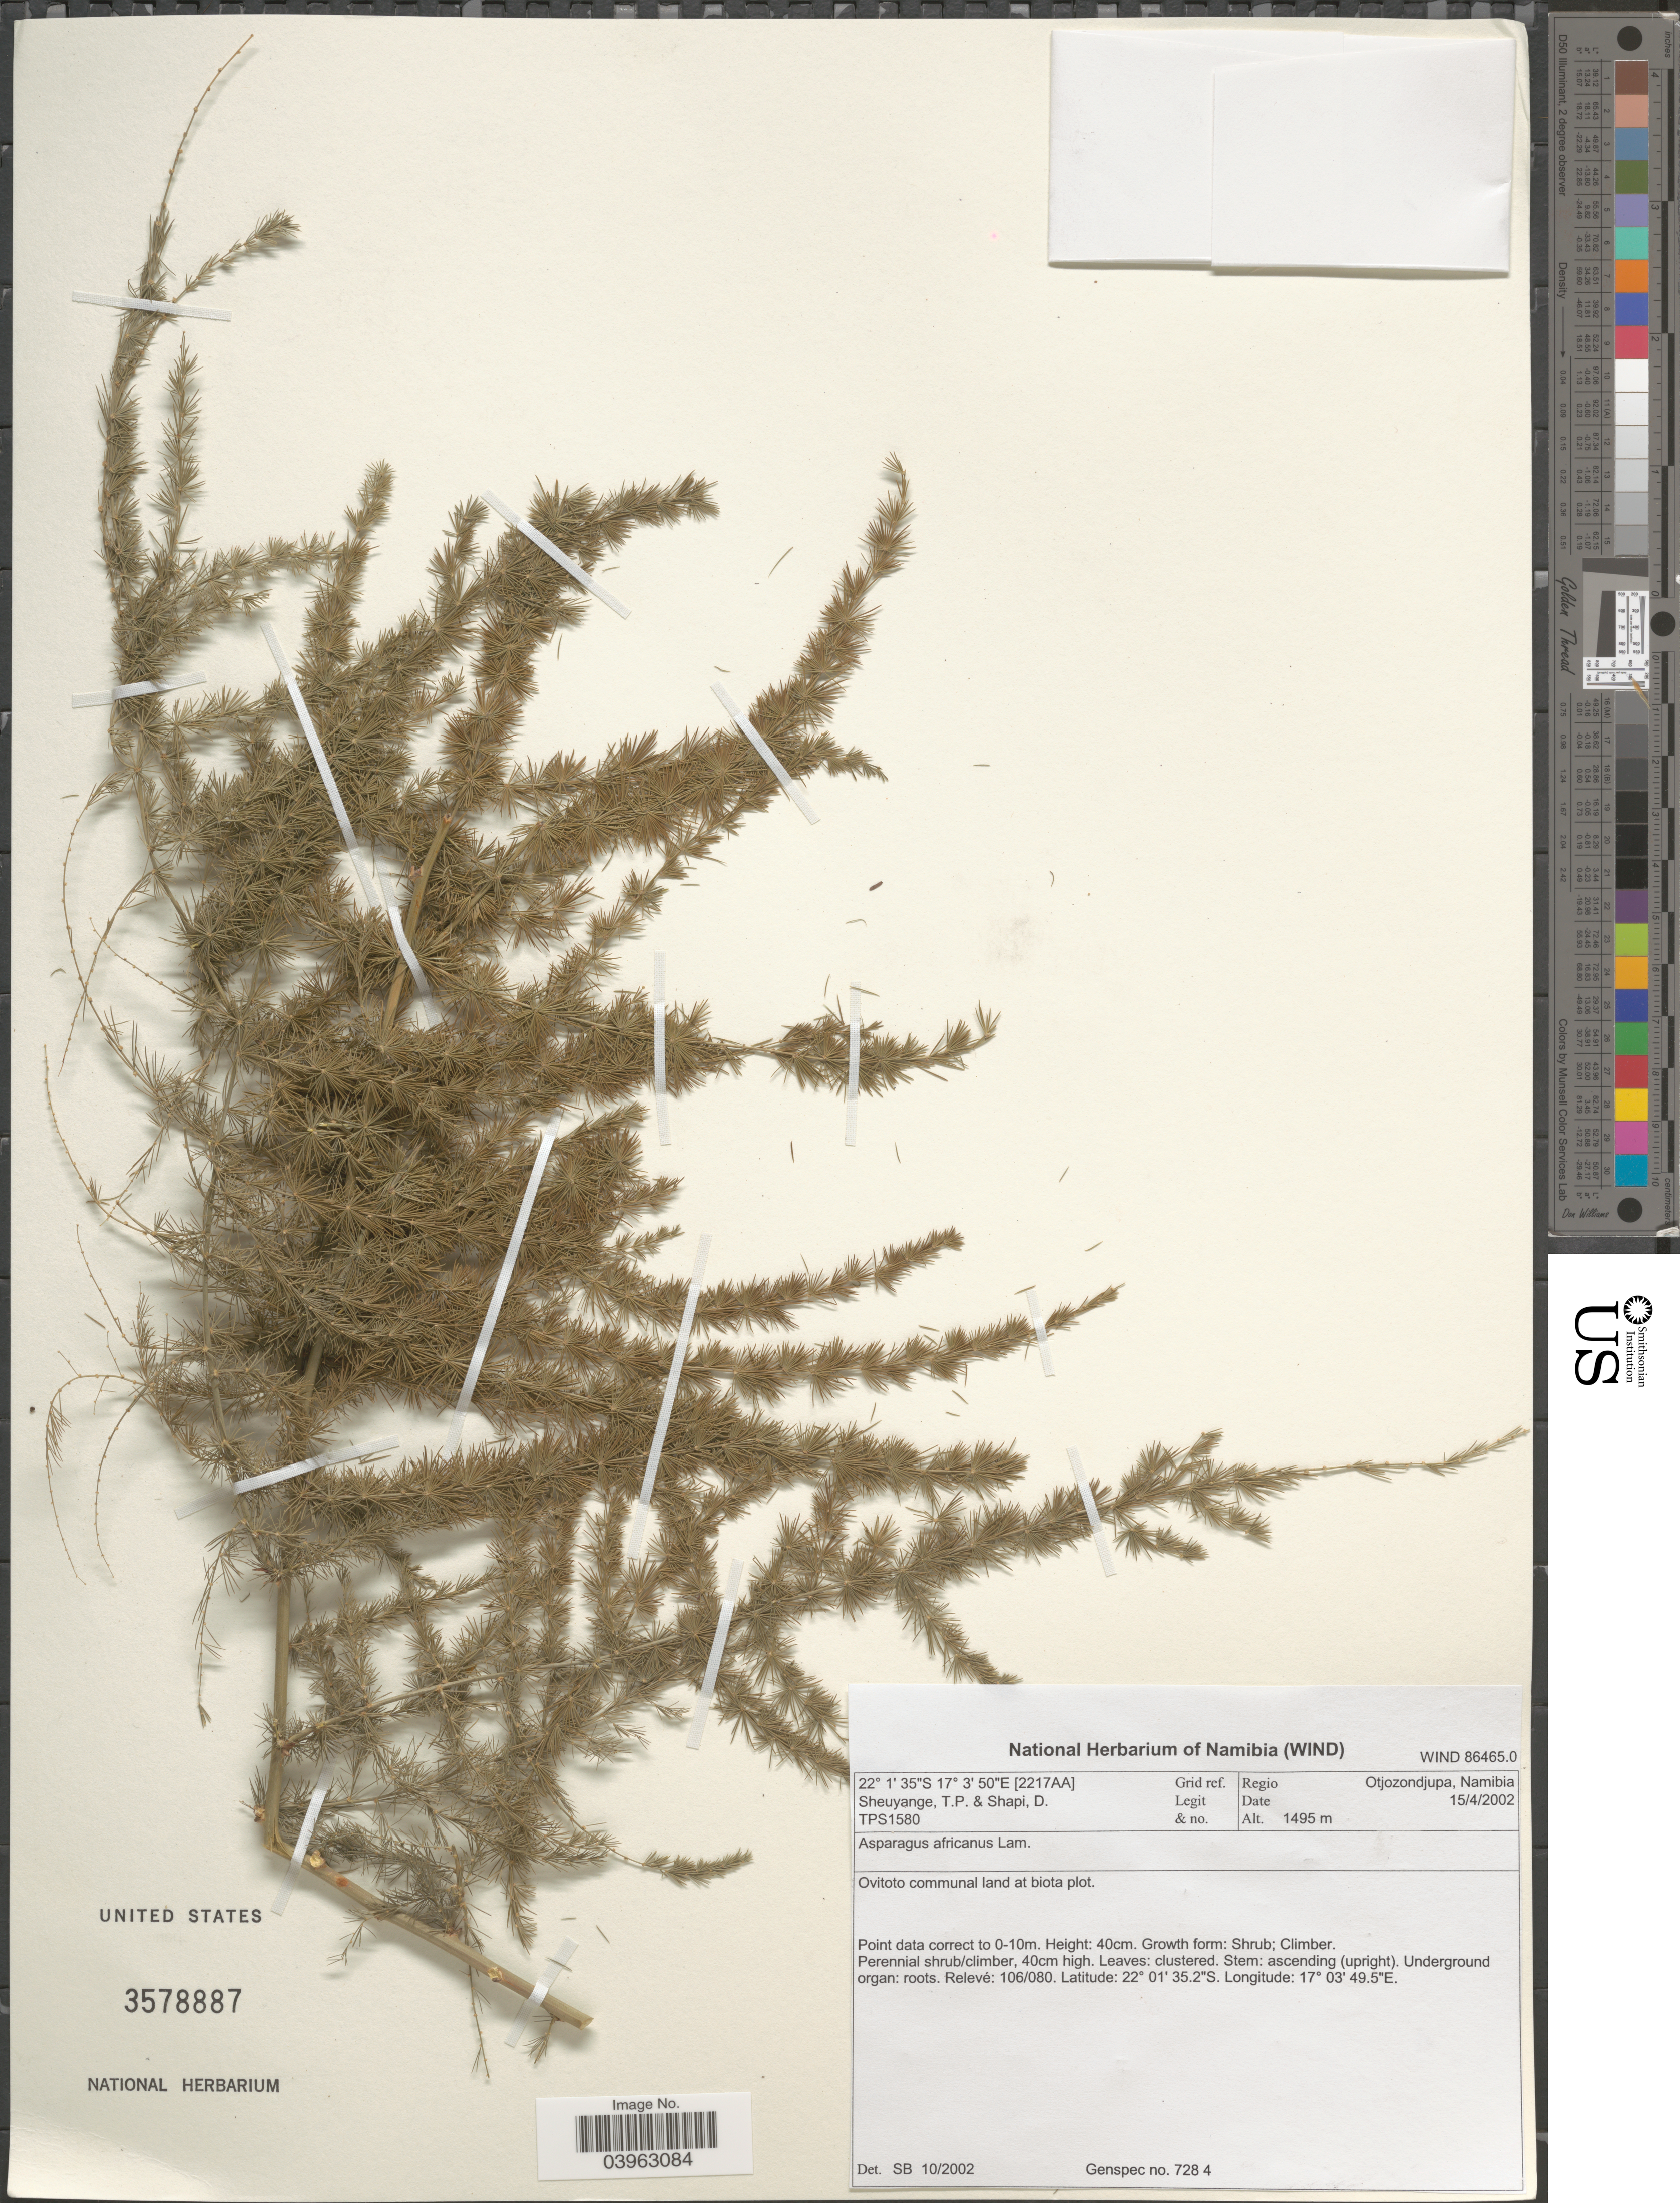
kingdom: Plantae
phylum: Tracheophyta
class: Liliopsida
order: Asparagales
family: Asparagaceae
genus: Asparagus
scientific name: Asparagus africanus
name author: Lam.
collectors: T. Sheuyange & D. Shapi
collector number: TPS1580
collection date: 2002-04-15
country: Namibia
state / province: Otjozondjupa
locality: Grid ref. [2217AA]. Regio Otjozondjupa. Ovitoto communal land a biota plot.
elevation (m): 1495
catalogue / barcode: US 3578887